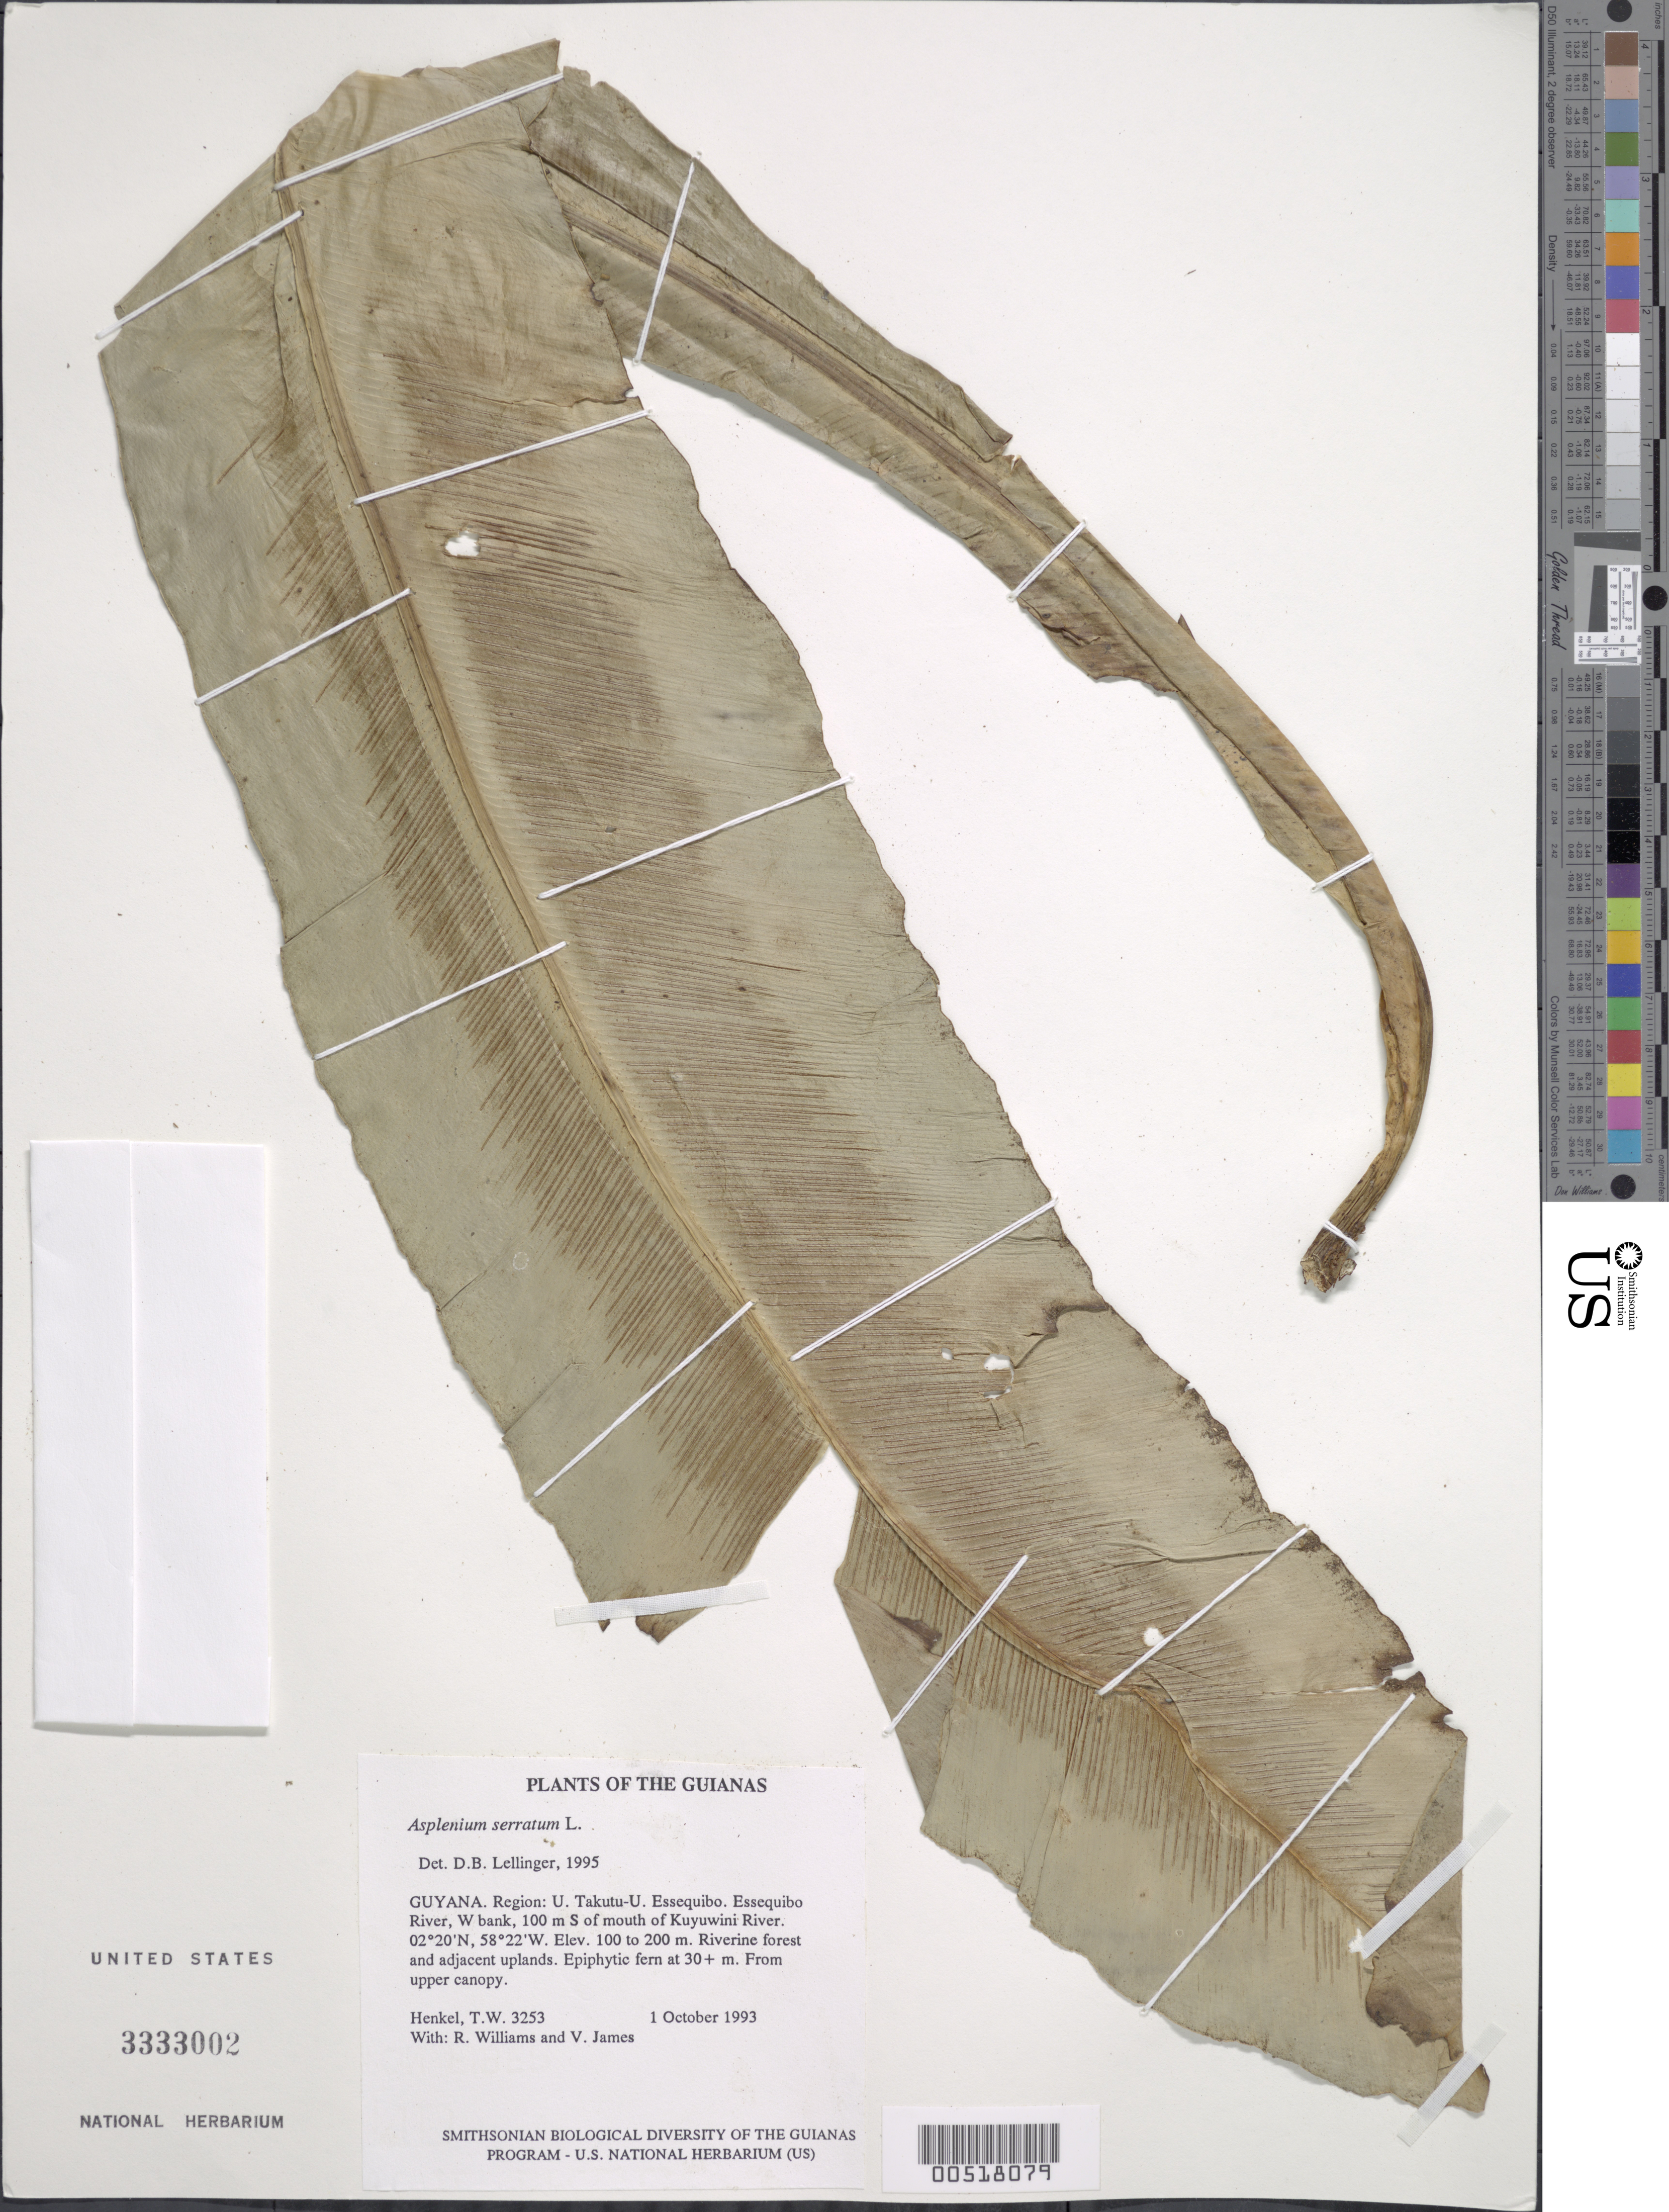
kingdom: Plantae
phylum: Tracheophyta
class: Polypodiopsida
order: Polypodiales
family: Aspleniaceae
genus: Asplenium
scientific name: Asplenium serratum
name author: L.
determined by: Lellinger, David B., (BOT), Smithsonian Institution - National Museum of Natural History (UNITED STATES)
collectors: T. Henkel, R. Williams & V. James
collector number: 3253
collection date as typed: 1 October 1993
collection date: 1993-10-01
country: Guyana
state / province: U. Takutu-U. Essequibo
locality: Essequibo River, W bank, 100 m S of mouth of Kuyuwini River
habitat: Riverine forest and adjacent uplands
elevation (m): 100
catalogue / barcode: US 3333002